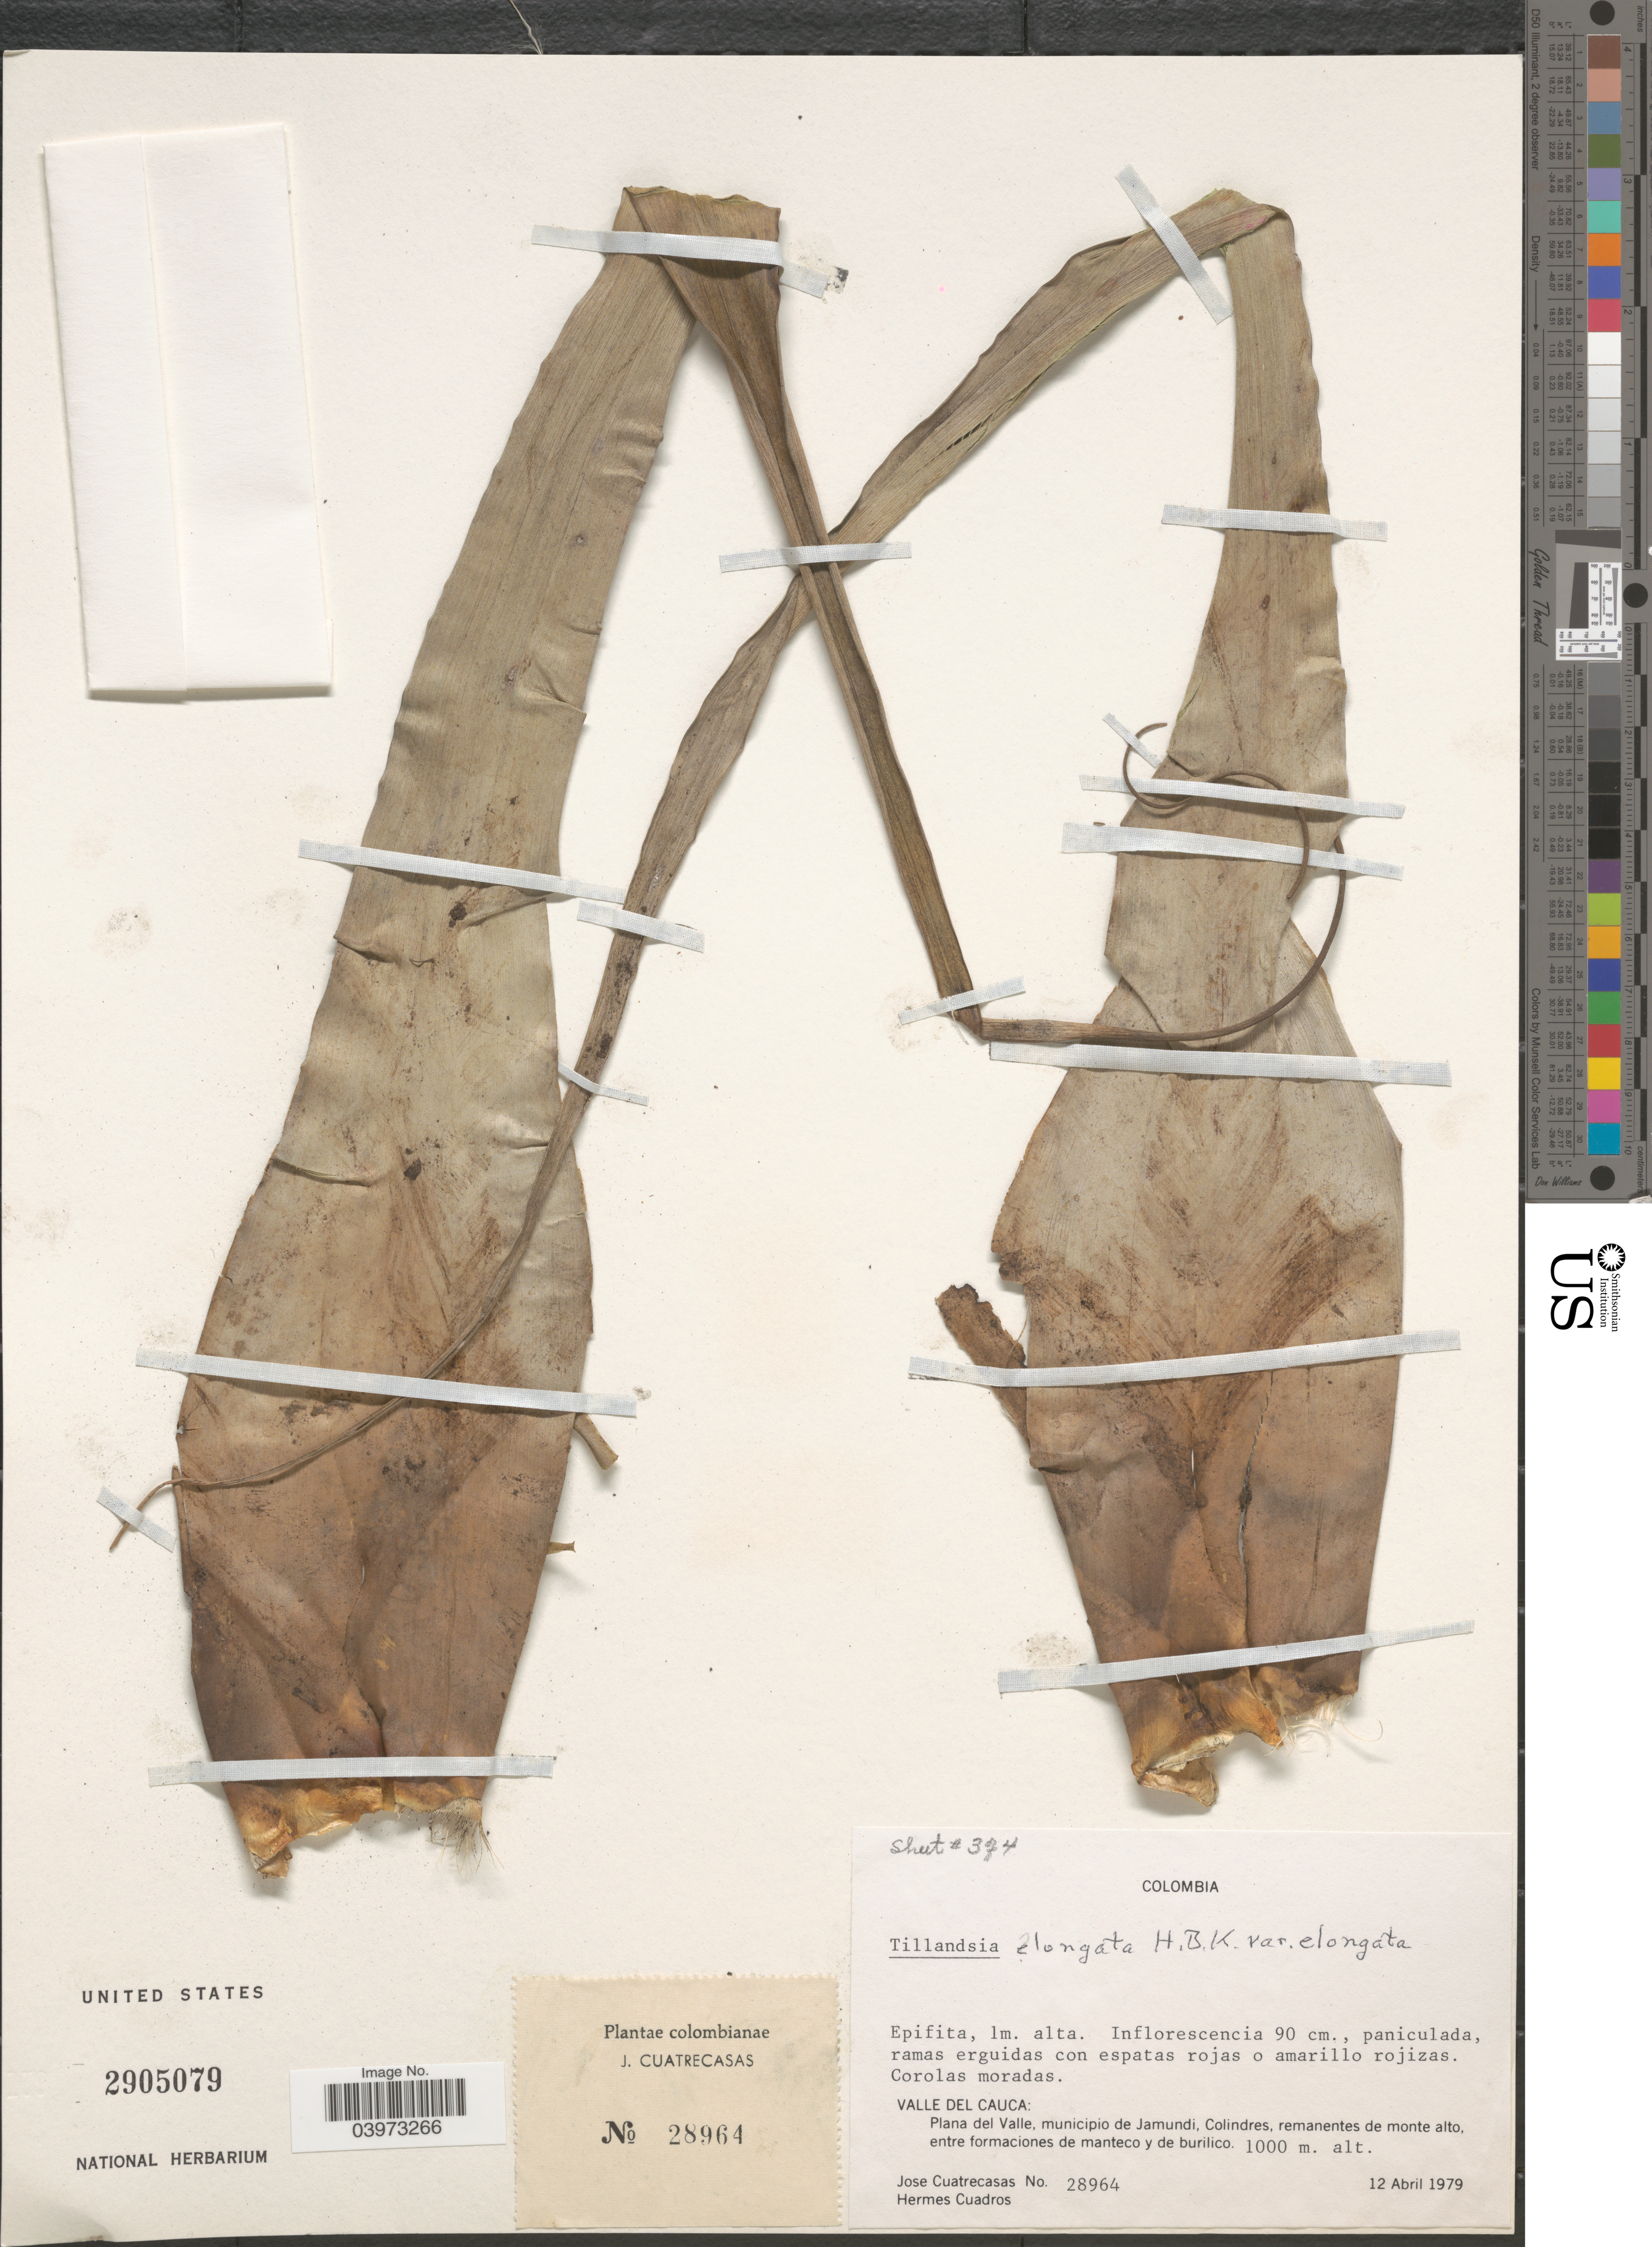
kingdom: Plantae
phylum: Tracheophyta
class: Liliopsida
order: Poales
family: Bromeliaceae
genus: Tillandsia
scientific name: Tillandsia elongata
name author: Kunth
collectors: J. Cuatrecasas & H. Cuadros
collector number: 28964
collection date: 1979-04-12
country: Colombia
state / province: Valle del Cauca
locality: Colombianae. Plana del Valle, municipio de Jamundi, Colindres, remanentes de monte alto, entre formaciones de manteco y de burilico.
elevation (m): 1000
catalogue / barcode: US 2905079